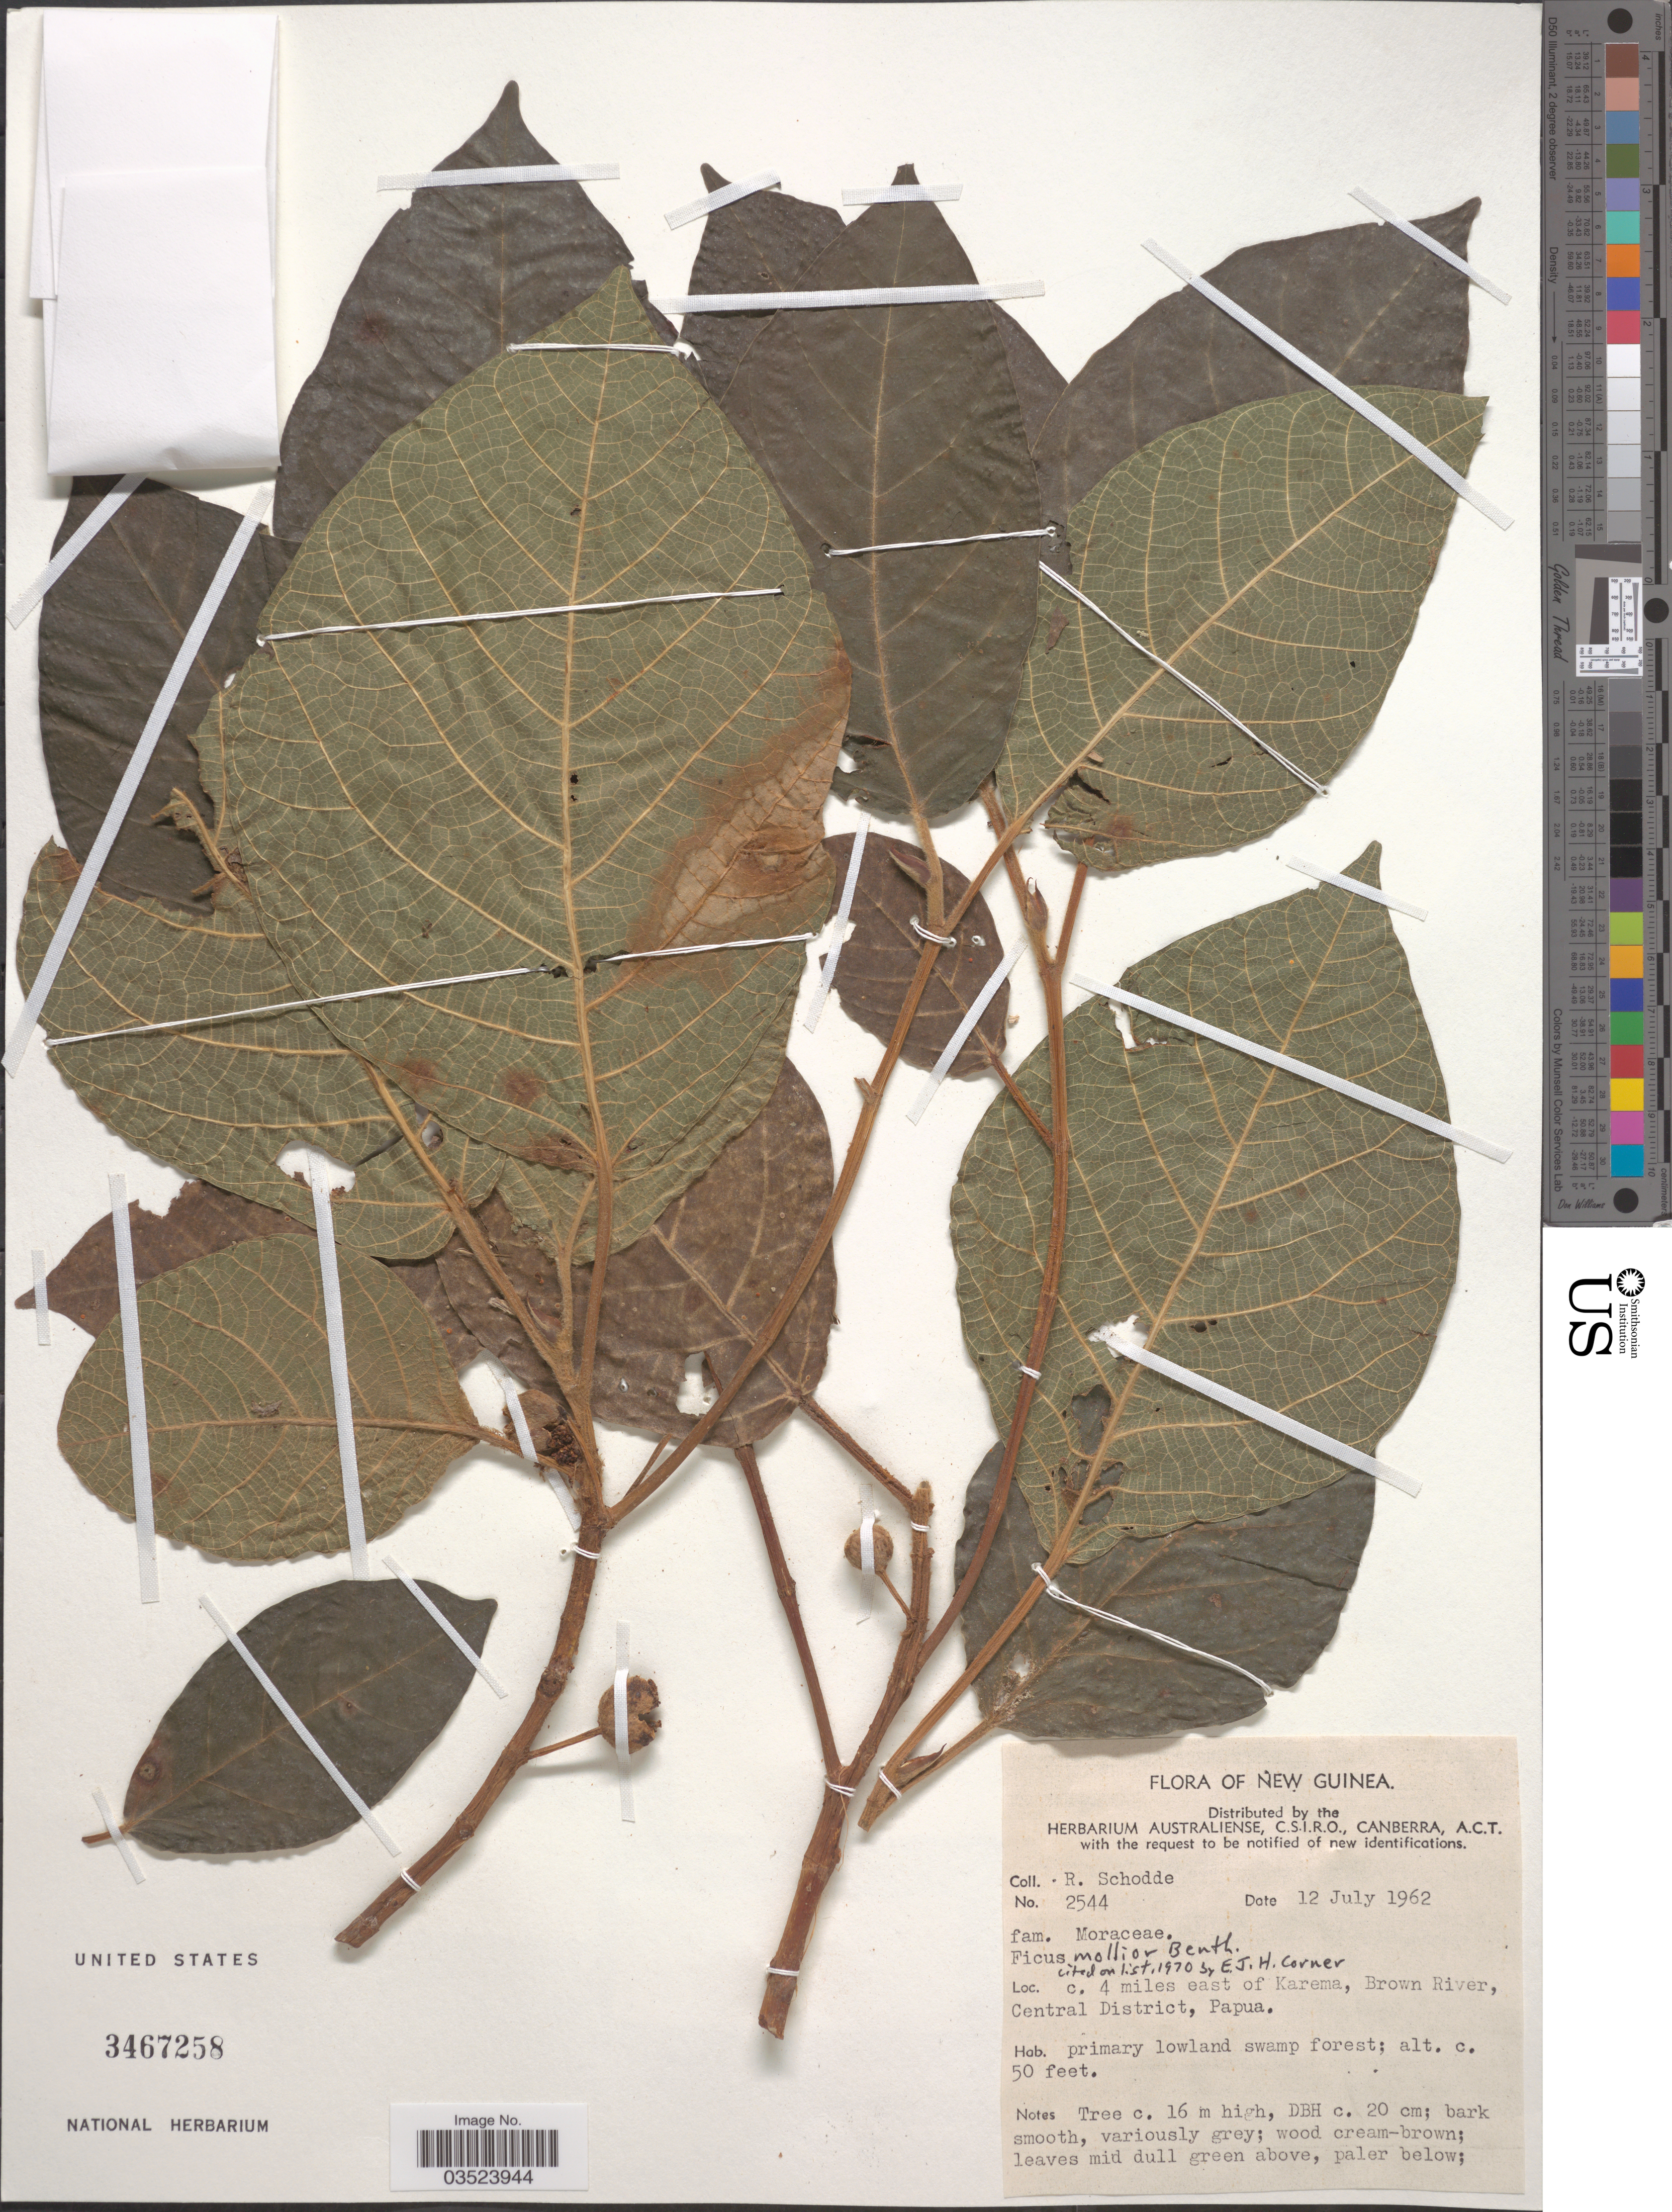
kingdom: Plantae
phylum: Tracheophyta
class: Magnoliopsida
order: Rosales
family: Moraceae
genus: Ficus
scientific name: Ficus mollior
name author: F. Muell. ex Benth.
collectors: R. Schodde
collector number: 2544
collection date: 1962-07-12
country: Papua New Guinea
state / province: Morobe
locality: New Guinea. c. 4 miles east of Karema, Brown River, Central District, Papua.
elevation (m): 15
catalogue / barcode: US 3467258